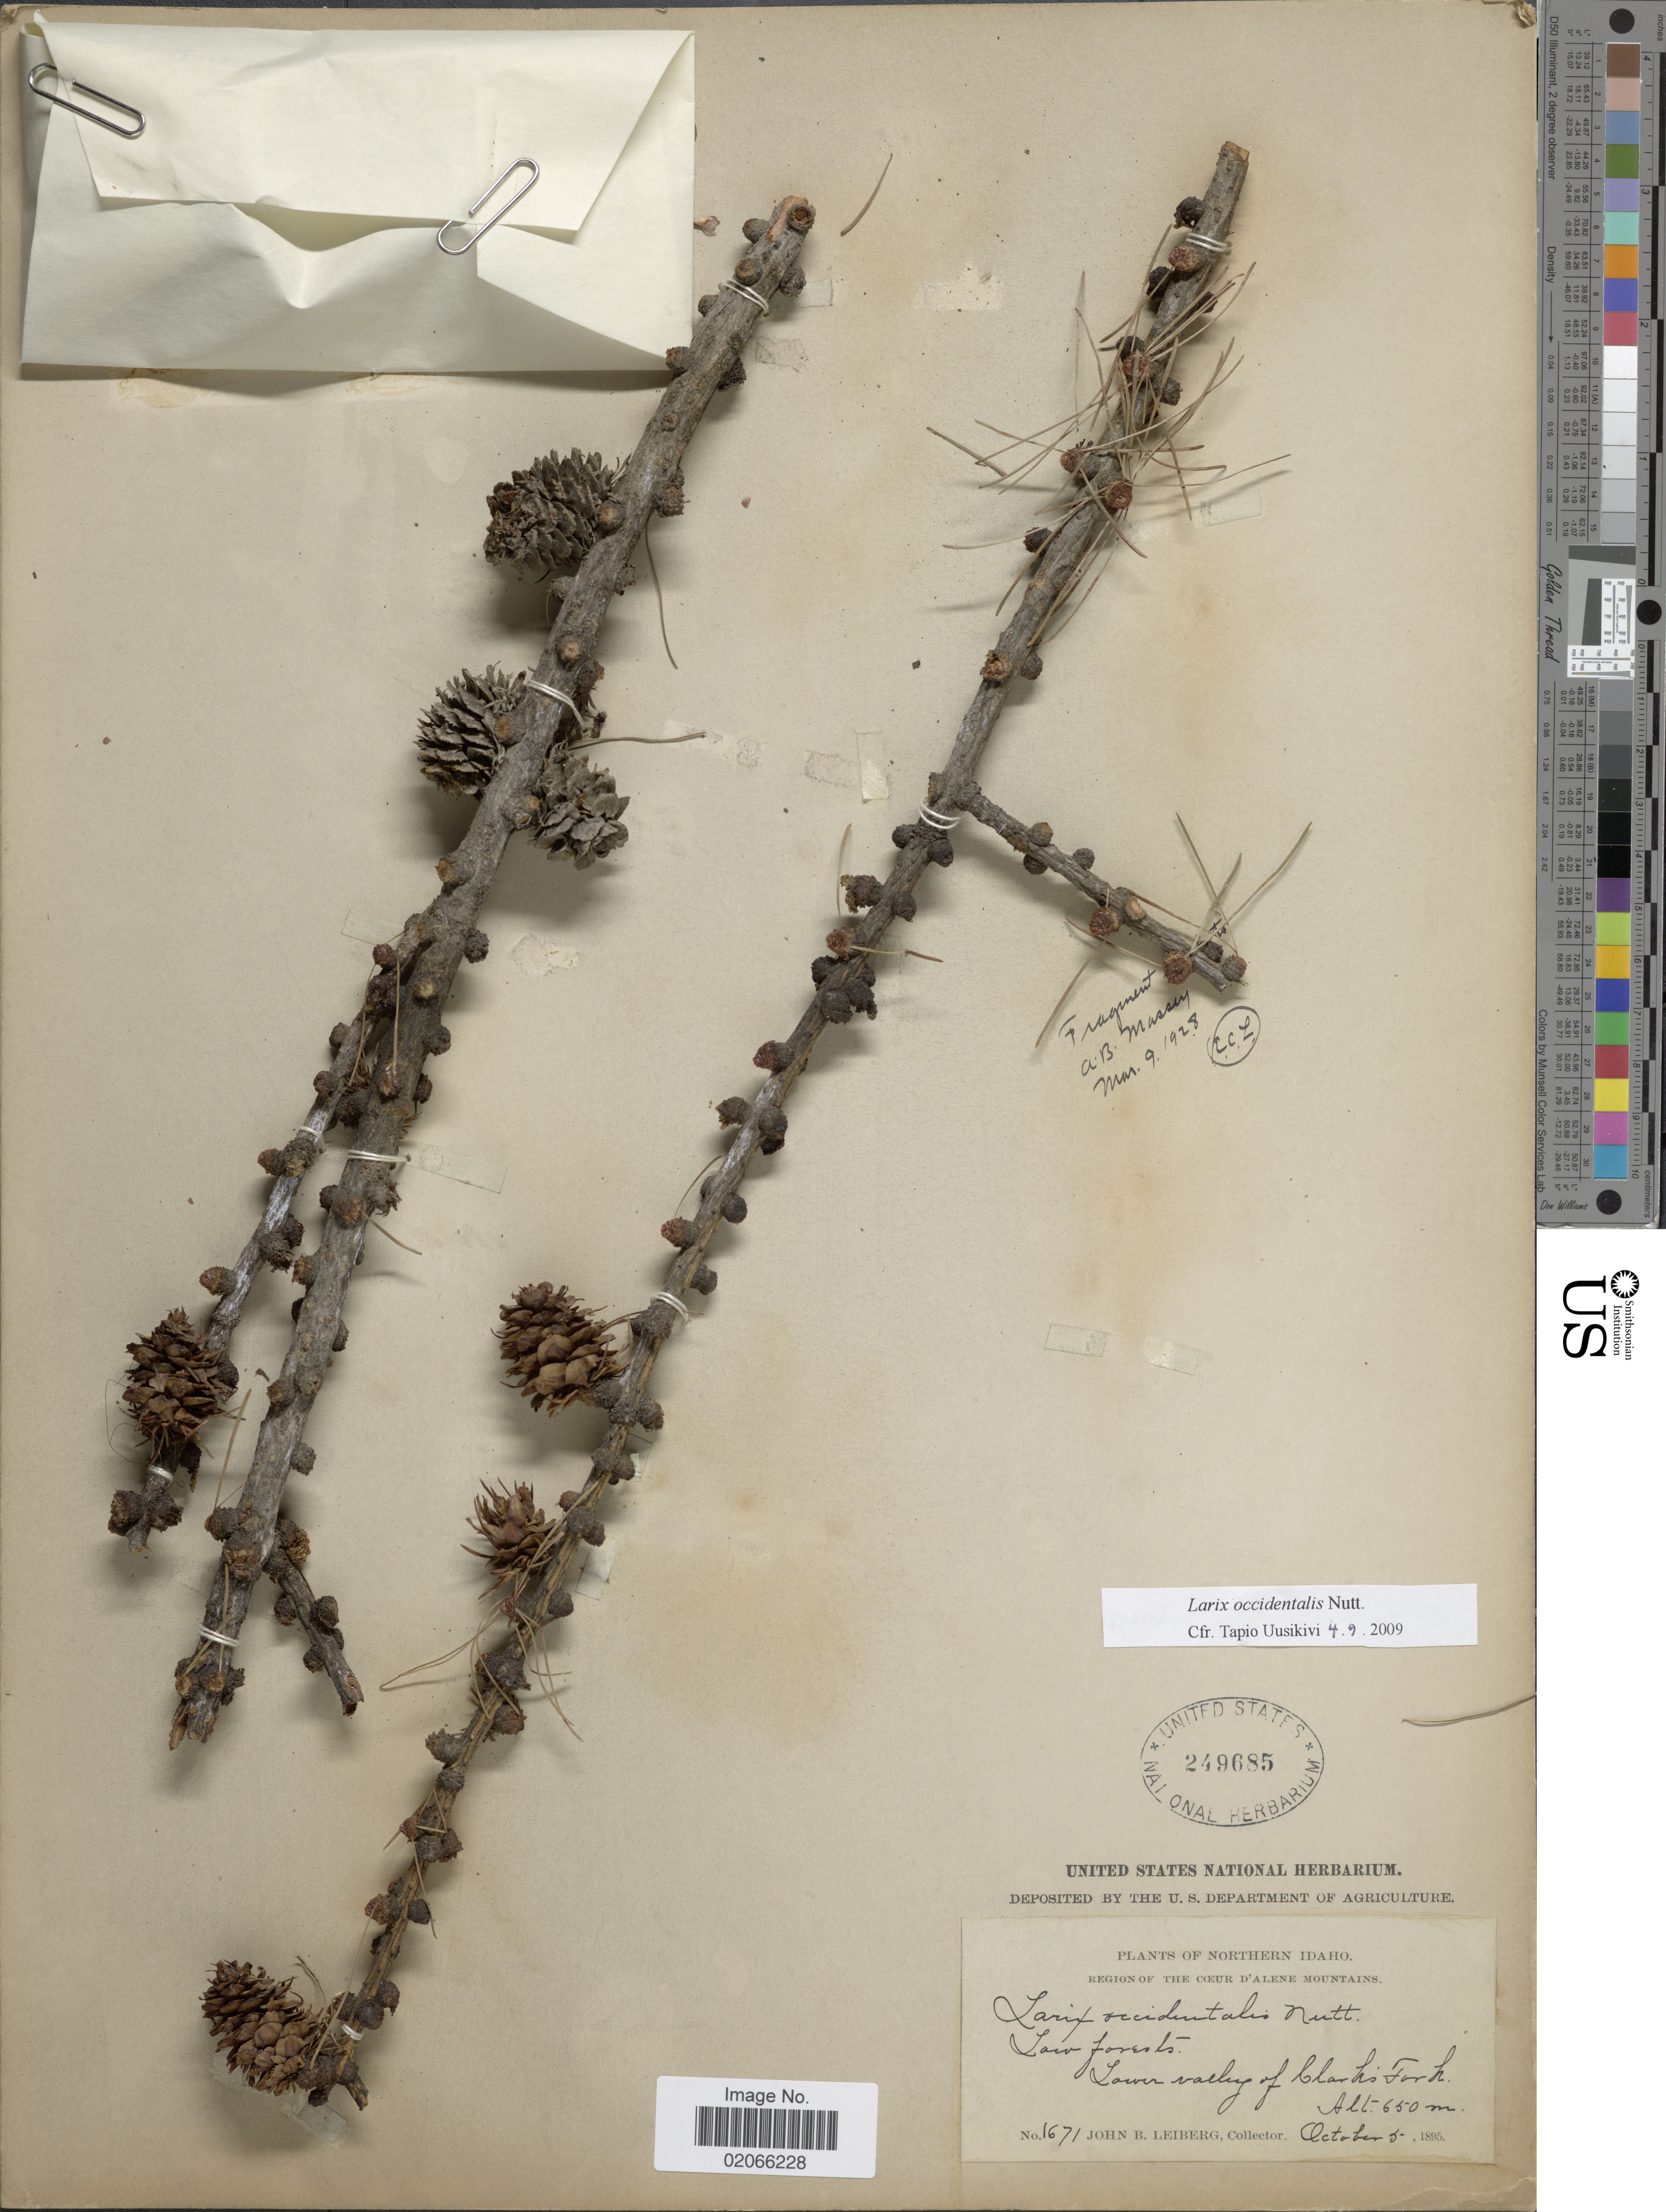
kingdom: Plantae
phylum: Tracheophyta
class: Pinopsida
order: Pinales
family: Pinaceae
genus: Larix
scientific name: Larix occidentalis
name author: Nutt.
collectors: J. Leiberg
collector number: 1671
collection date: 1895-10-05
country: United States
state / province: Idaho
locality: Idaho. Lower valley of Clark's Fork.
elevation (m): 650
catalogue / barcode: US 249685